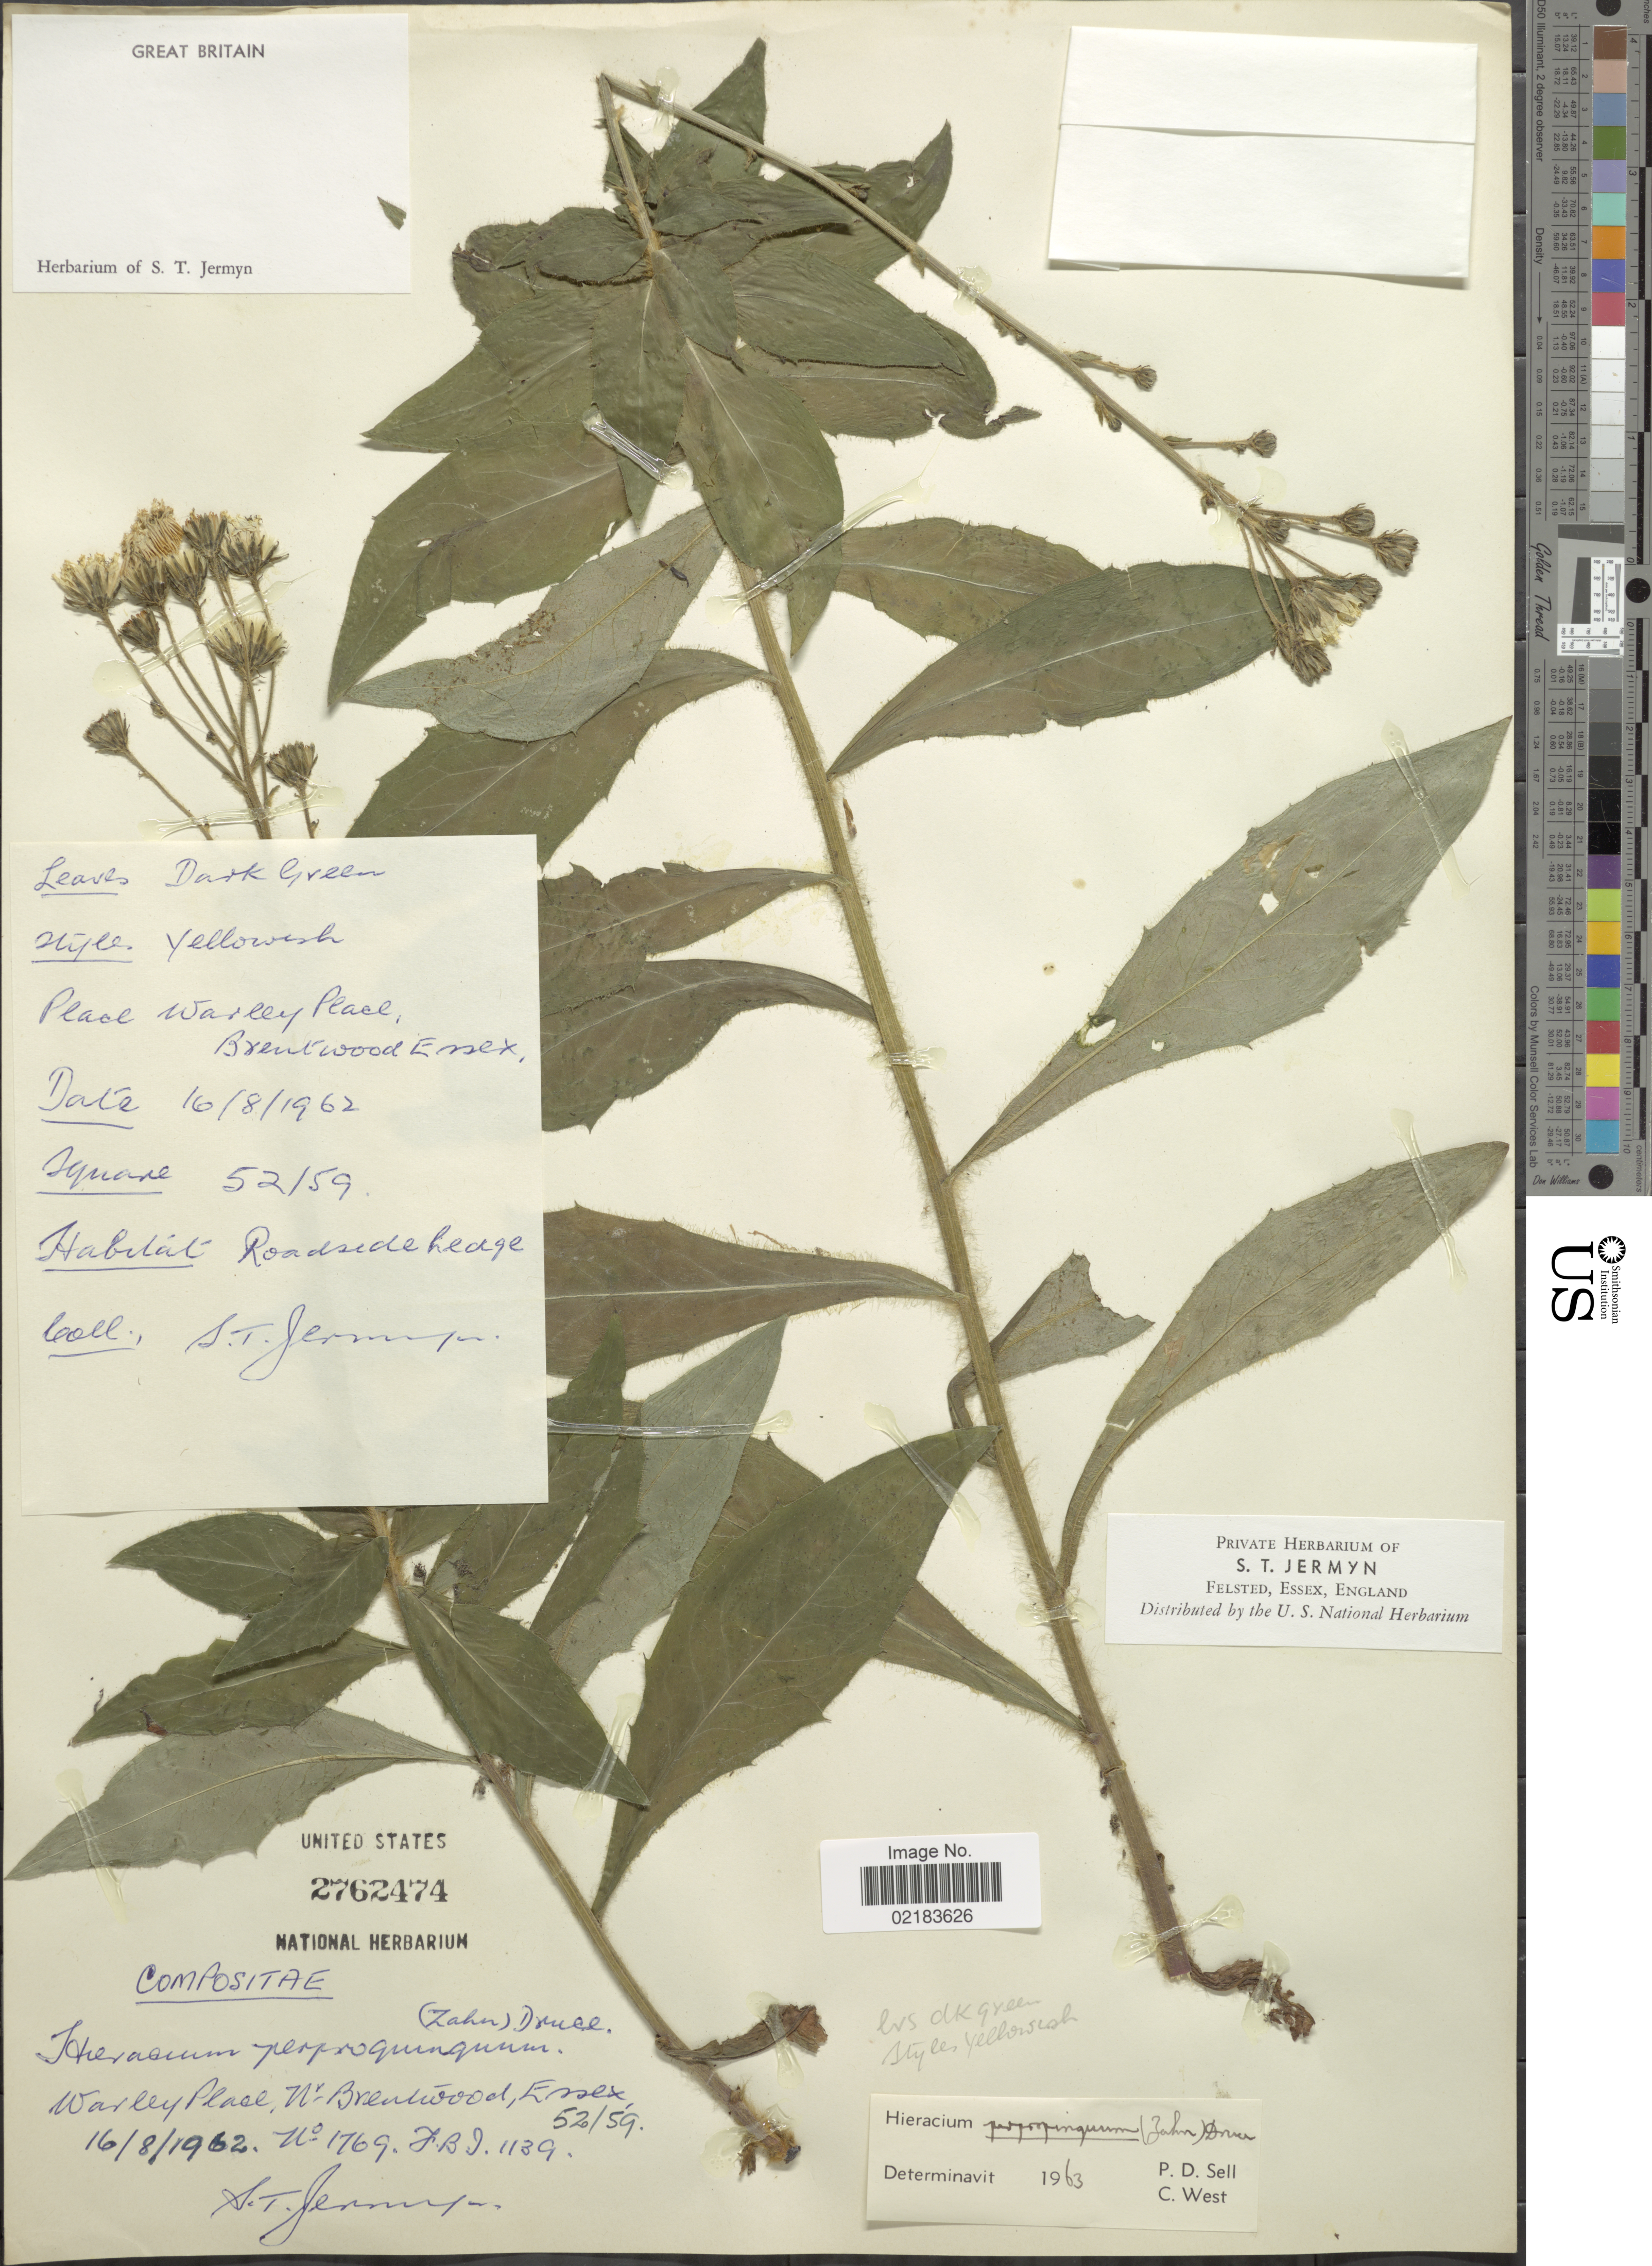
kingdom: Plantae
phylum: Tracheophyta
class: Magnoliopsida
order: Asterales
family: Asteraceae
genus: Hieracium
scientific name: Hieracium sabaudum subsp. propinguum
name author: (Sudre) Greuter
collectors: S. Jermyn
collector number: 1769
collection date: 1962-08-16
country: United Kingdom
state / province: England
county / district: Essex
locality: Warley Place, nr. Brentwood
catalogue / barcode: US 2762474